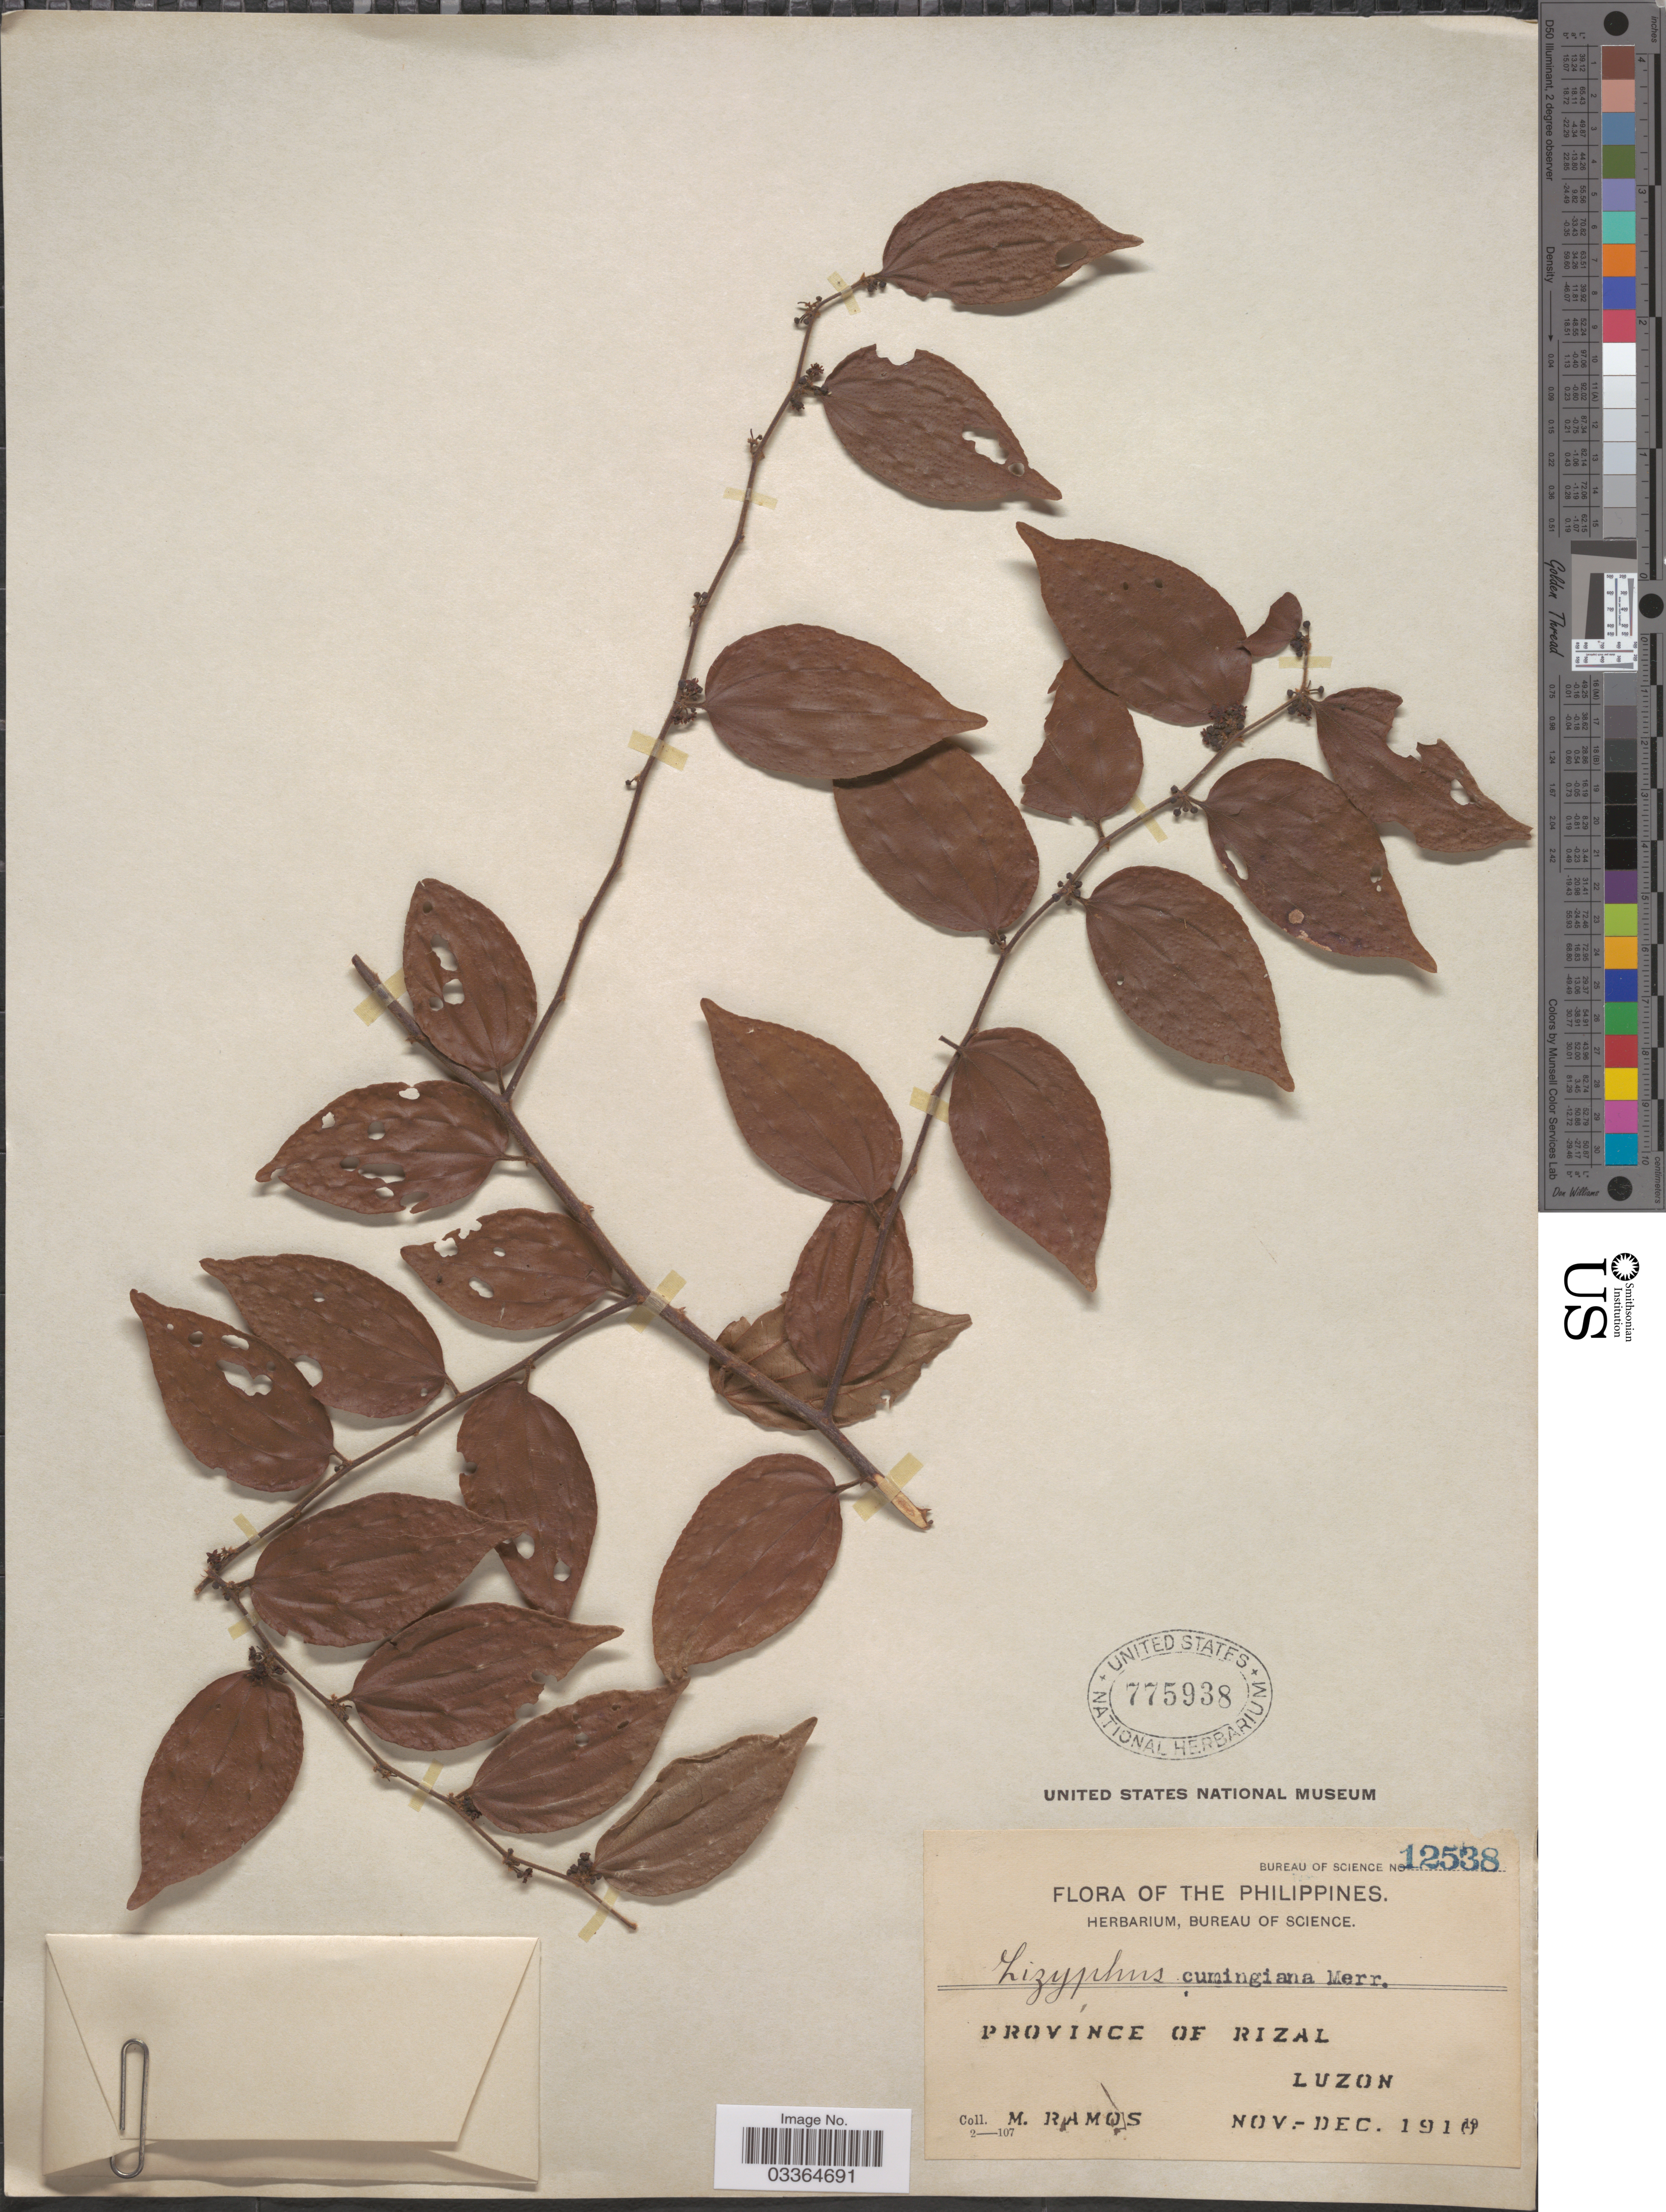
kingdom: Plantae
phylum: Tracheophyta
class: Magnoliopsida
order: Rosales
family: Rhamnaceae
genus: Ziziphus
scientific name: Ziziphus cumingiana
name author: Merr.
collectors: M. Ramos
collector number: Bureau of Science 12538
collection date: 1910-11/1910-12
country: Philippines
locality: Province of Rizal, Luzon.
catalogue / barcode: US 775938